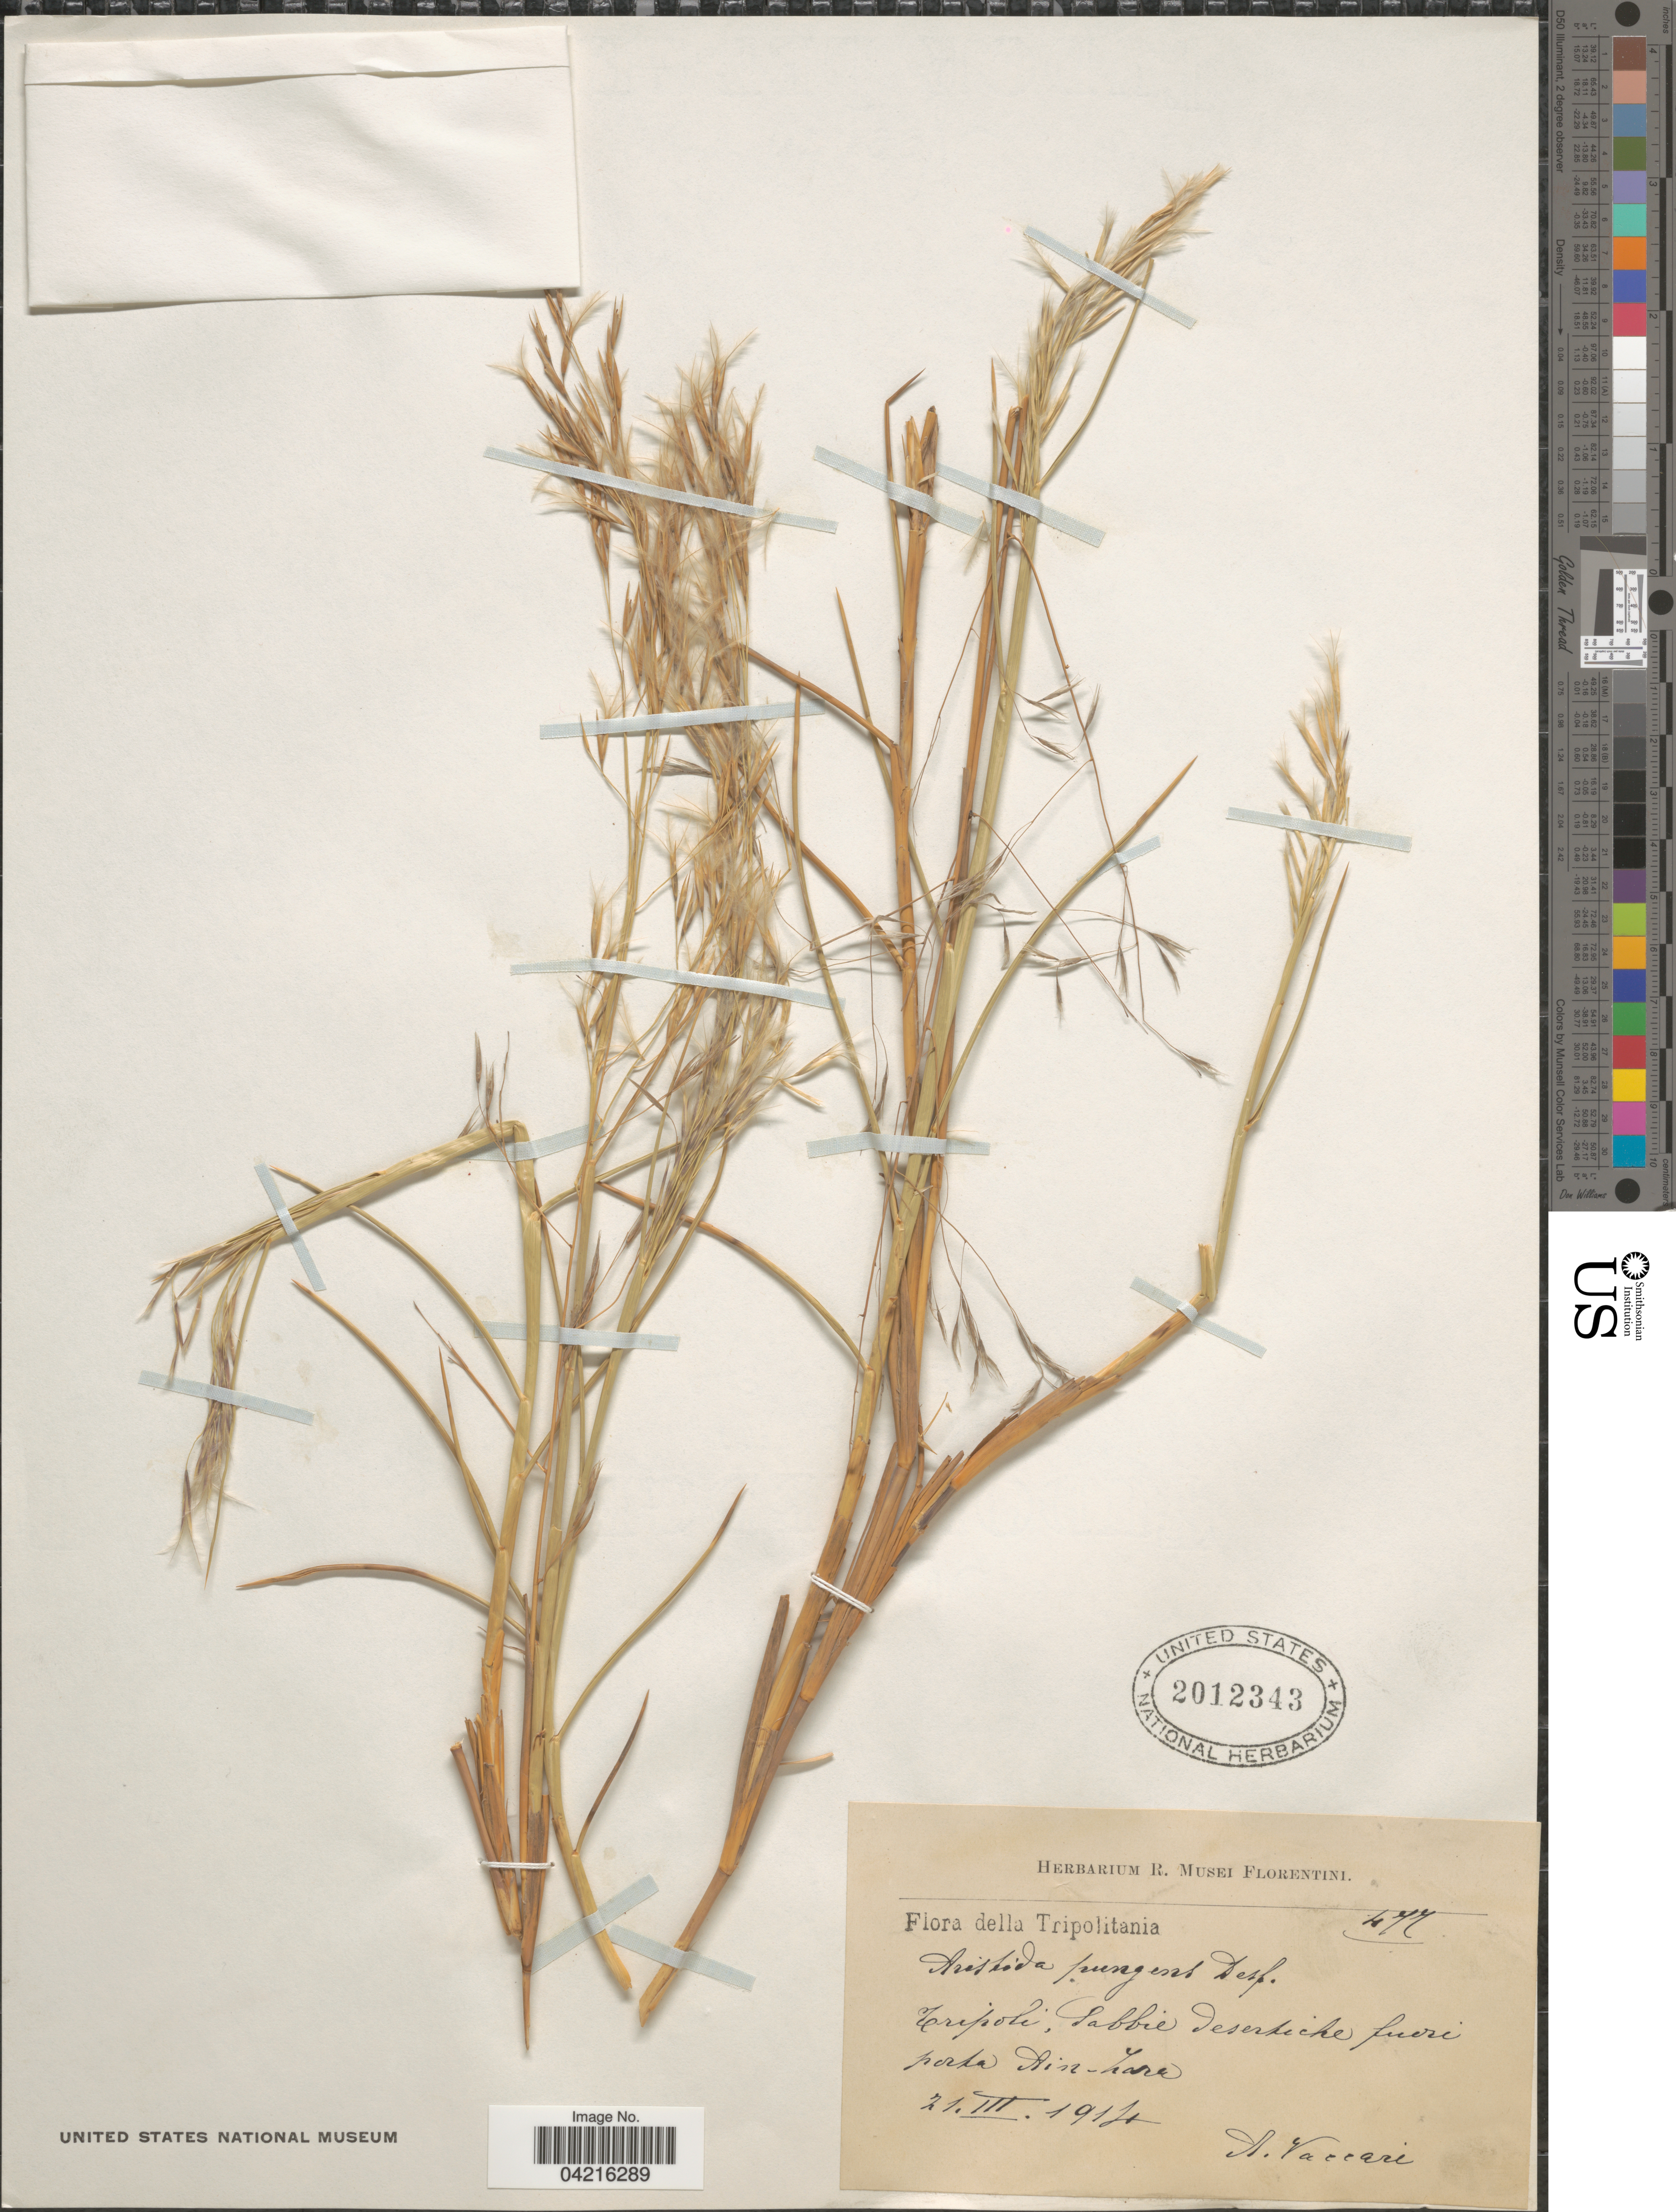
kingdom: Plantae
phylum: Tracheophyta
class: Liliopsida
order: Poales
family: Poaceae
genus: Aristida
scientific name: Aristida adscensionis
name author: L.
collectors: A. Vaccari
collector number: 477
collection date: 1914-03-21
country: Libya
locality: Tripolitania. Tripoli, Sabbie desertiche fueri porta Ain-Zara.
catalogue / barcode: US 2012343